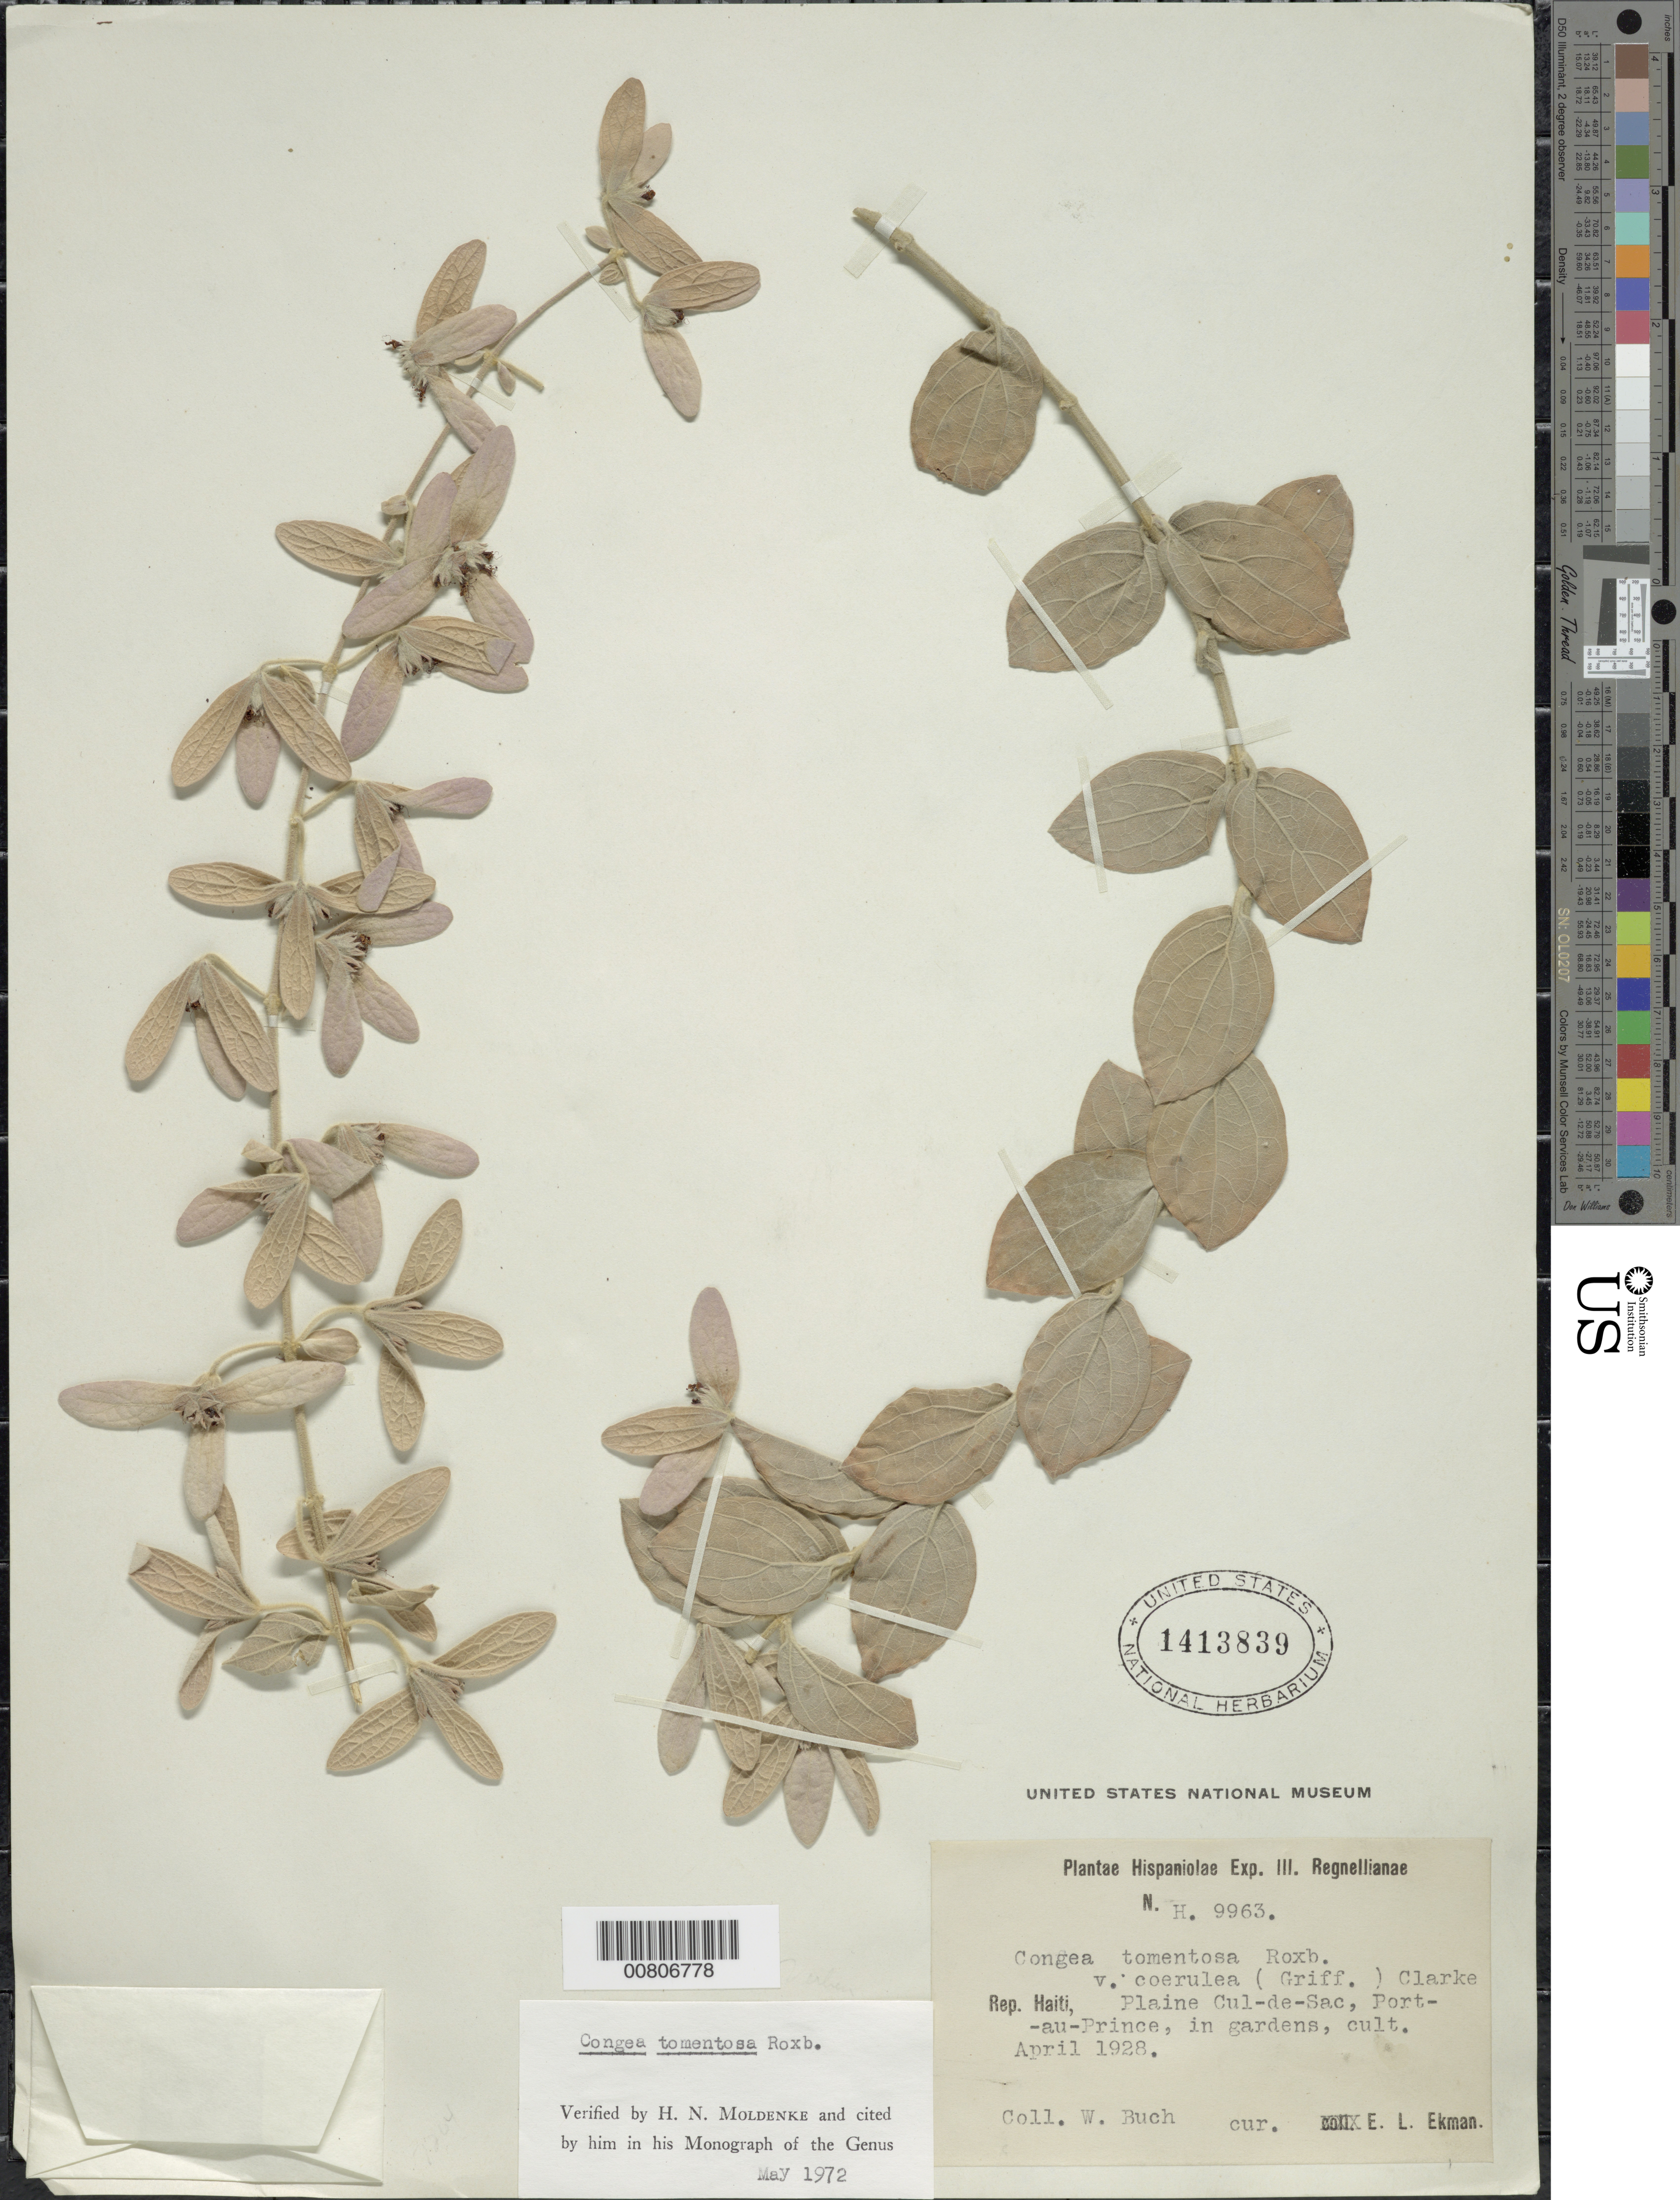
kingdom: Plantae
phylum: Tracheophyta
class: Magnoliopsida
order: Lamiales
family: Lamiaceae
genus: Congea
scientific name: Congea tomentosa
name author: Roxb.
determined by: Moldenke, H. N.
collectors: W. Buch & E. L. Ekman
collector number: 9963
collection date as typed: Apr 1928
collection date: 1928-04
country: Haiti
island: Hispaniola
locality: Plaine Cul-de-Sac, Port au Prince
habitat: In gardens, cultivated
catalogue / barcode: US 1413839